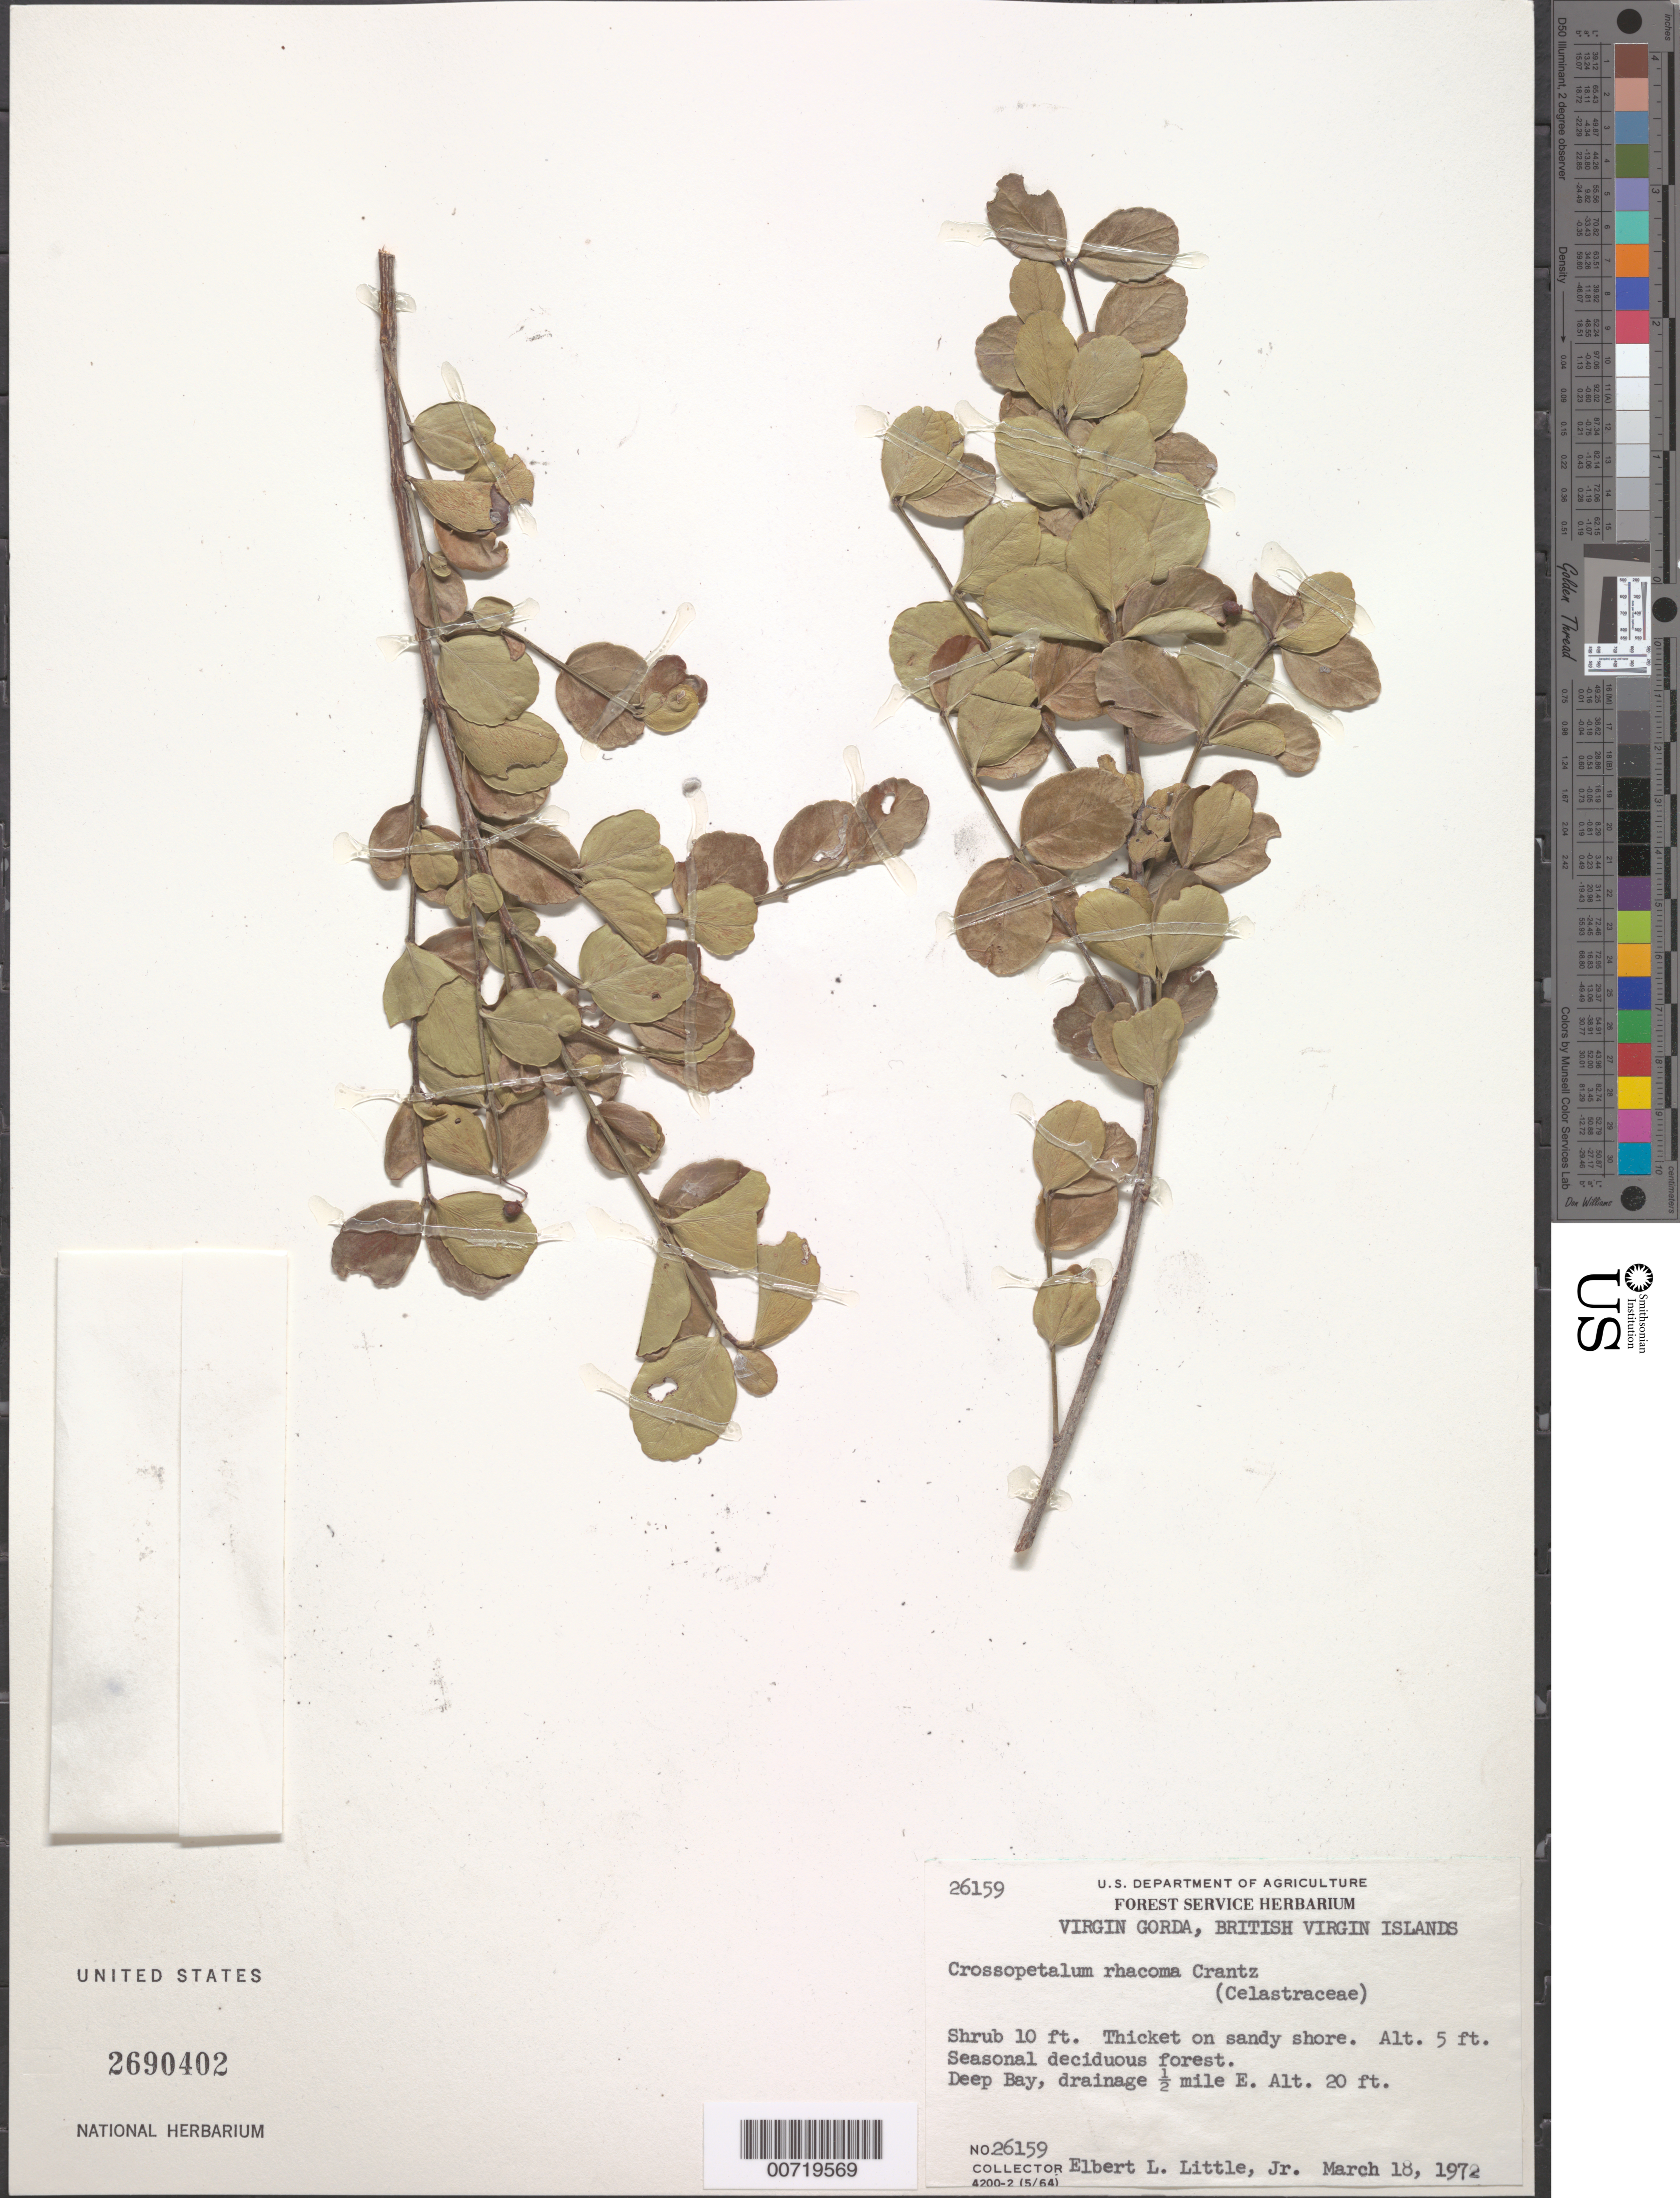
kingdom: Plantae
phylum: Tracheophyta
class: Magnoliopsida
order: Celastrales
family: Celastraceae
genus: Crossopetalum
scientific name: Crossopetalum rhacoma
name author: Crantz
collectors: E. L. Little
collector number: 26159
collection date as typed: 18 Mar 1972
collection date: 1972-03-18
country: British Virgin Islands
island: Virgin Gorda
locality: Deep Bay, drainage 1/2 mi E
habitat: Seasonal deciduous forest, thicket on sandy shore, 5 ft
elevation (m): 6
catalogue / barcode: US 2690402